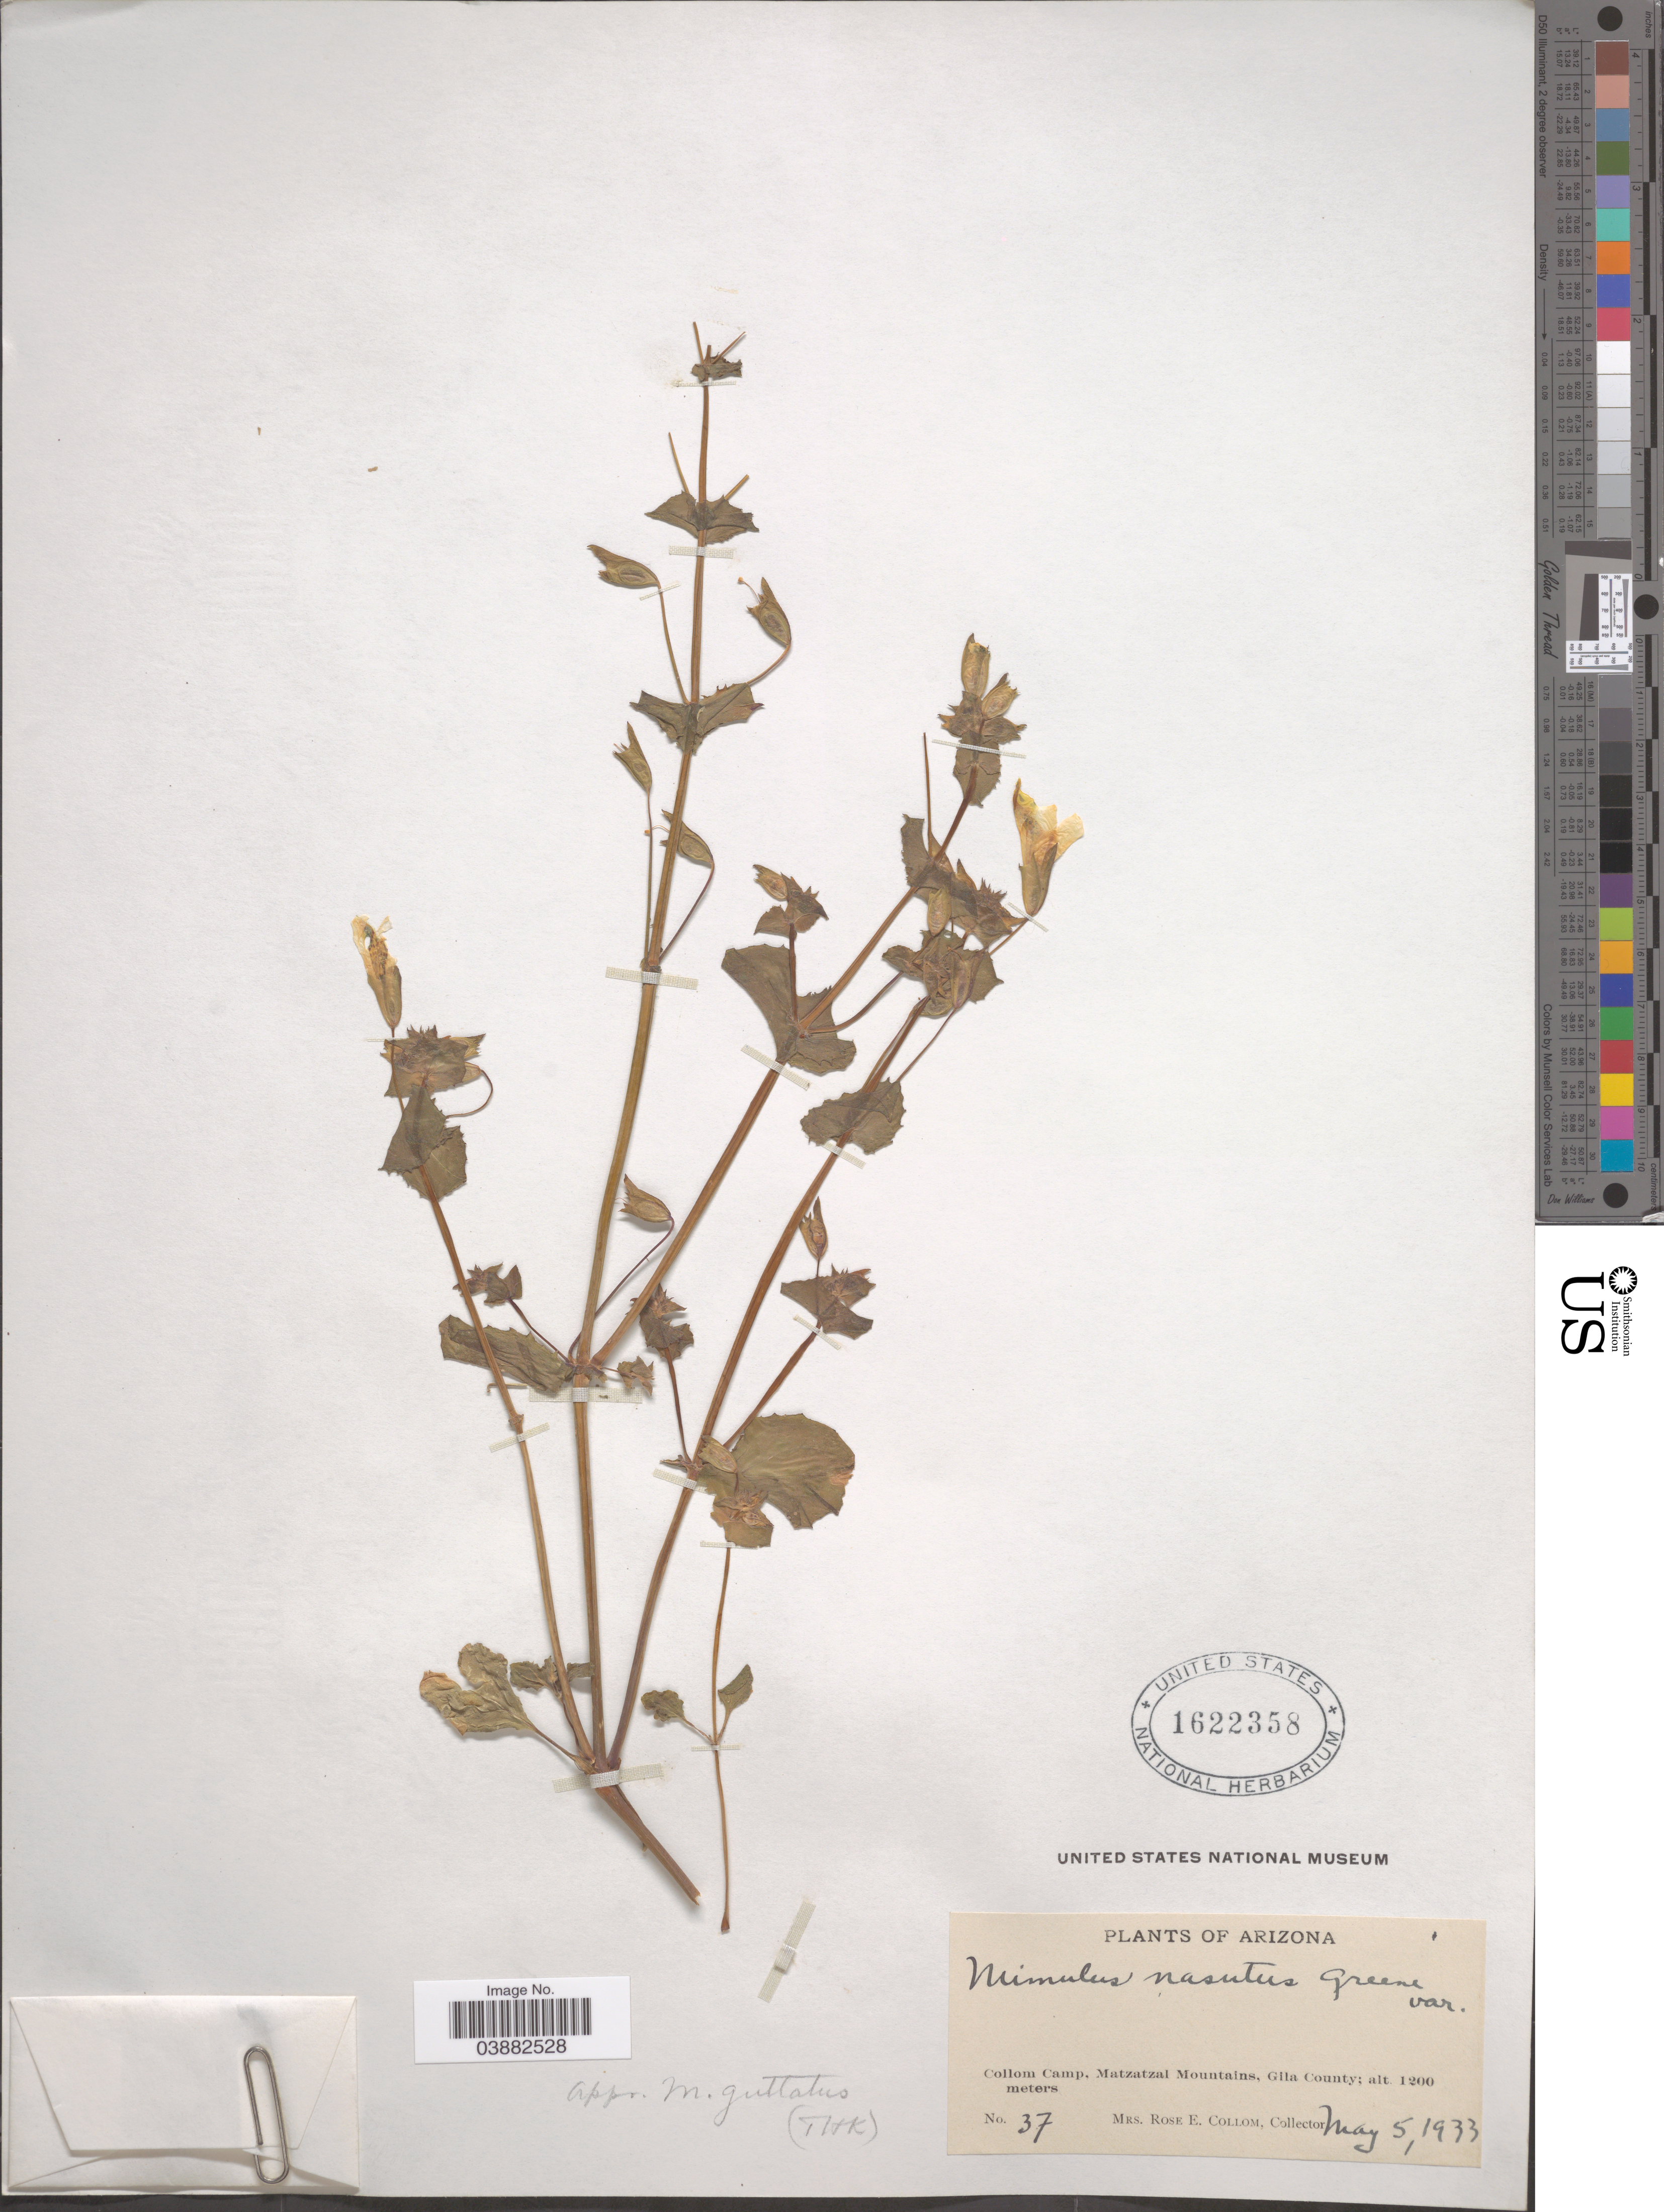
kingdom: Plantae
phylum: Tracheophyta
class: Magnoliopsida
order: Lamiales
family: Phrymaceae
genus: Mimulus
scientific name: Mimulus nasutus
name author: Greene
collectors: R. E. Collom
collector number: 37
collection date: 1933-05-05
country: United States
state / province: Arizona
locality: Collom Camp, Matzatzal Mountains, Gila County.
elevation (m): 1200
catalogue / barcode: US 1622358